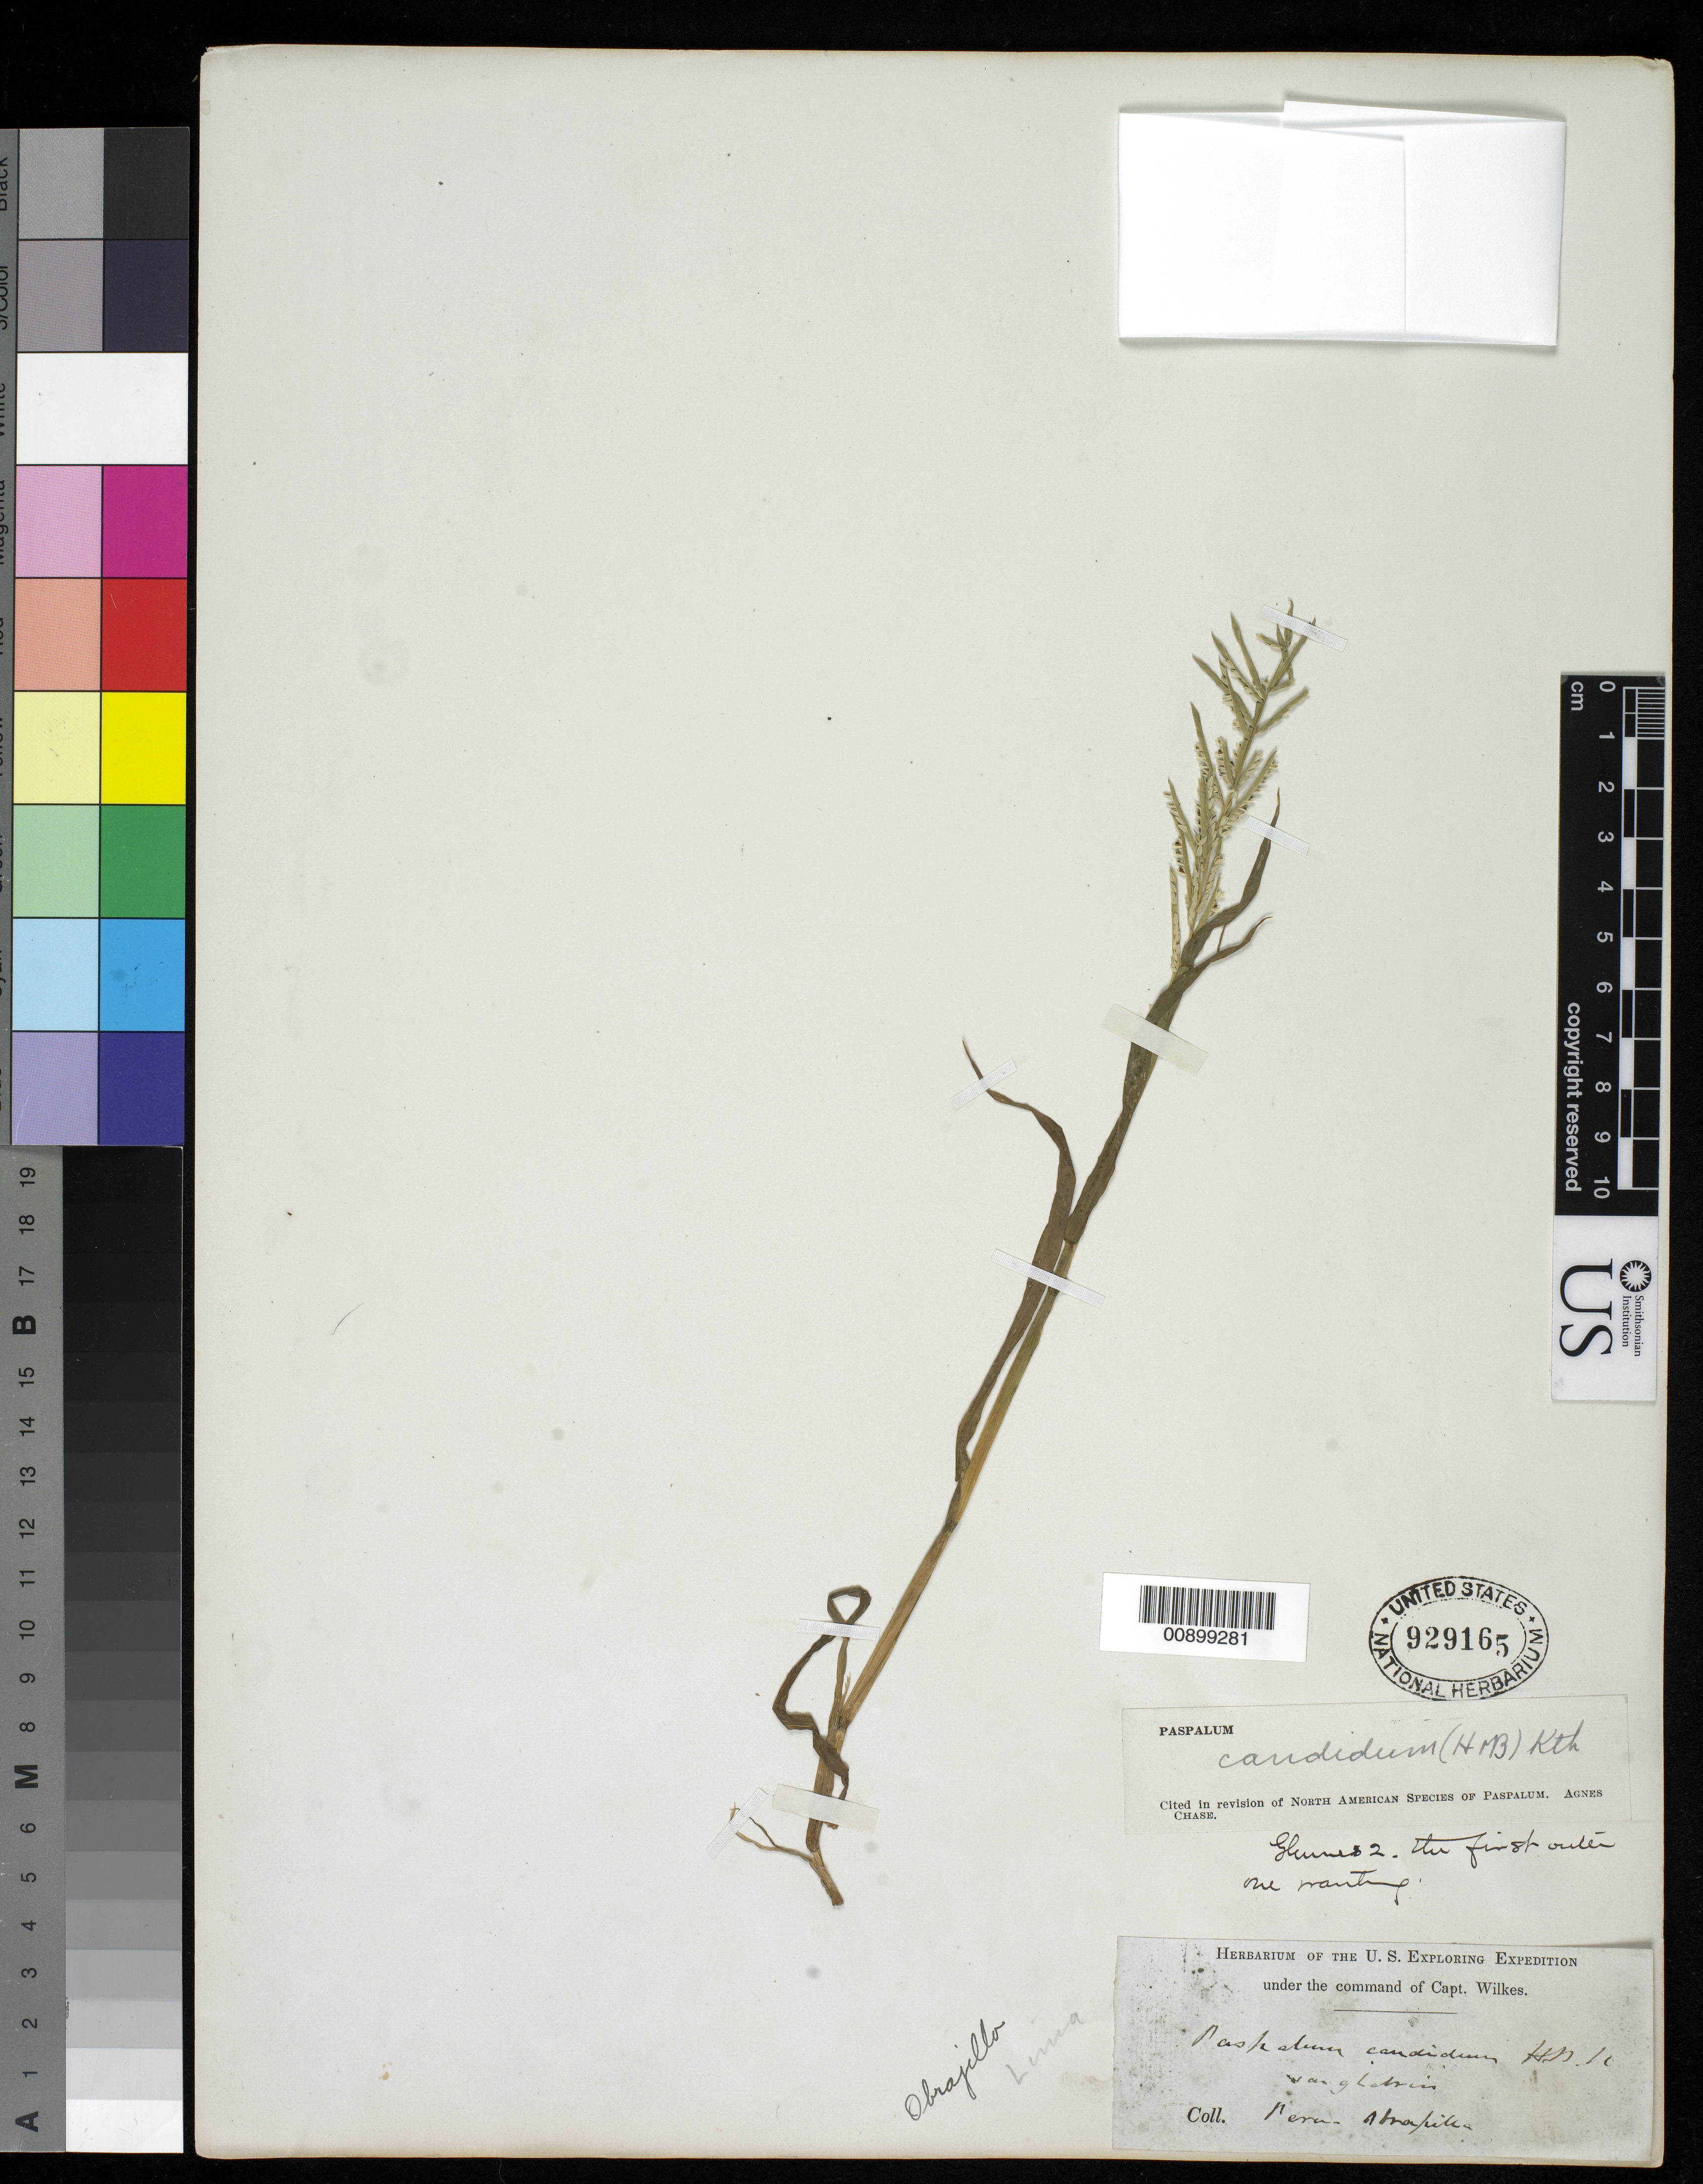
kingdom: Plantae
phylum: Tracheophyta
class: Liliopsida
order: Poales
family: Poaceae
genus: Paspalum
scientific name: Paspalum candidum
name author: (Humb. & Bonpl. ex Fleugge) Kunth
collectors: Wilkes Explor. Exped.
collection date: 1838/1842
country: Peru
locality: Obrajillo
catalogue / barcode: US 929165